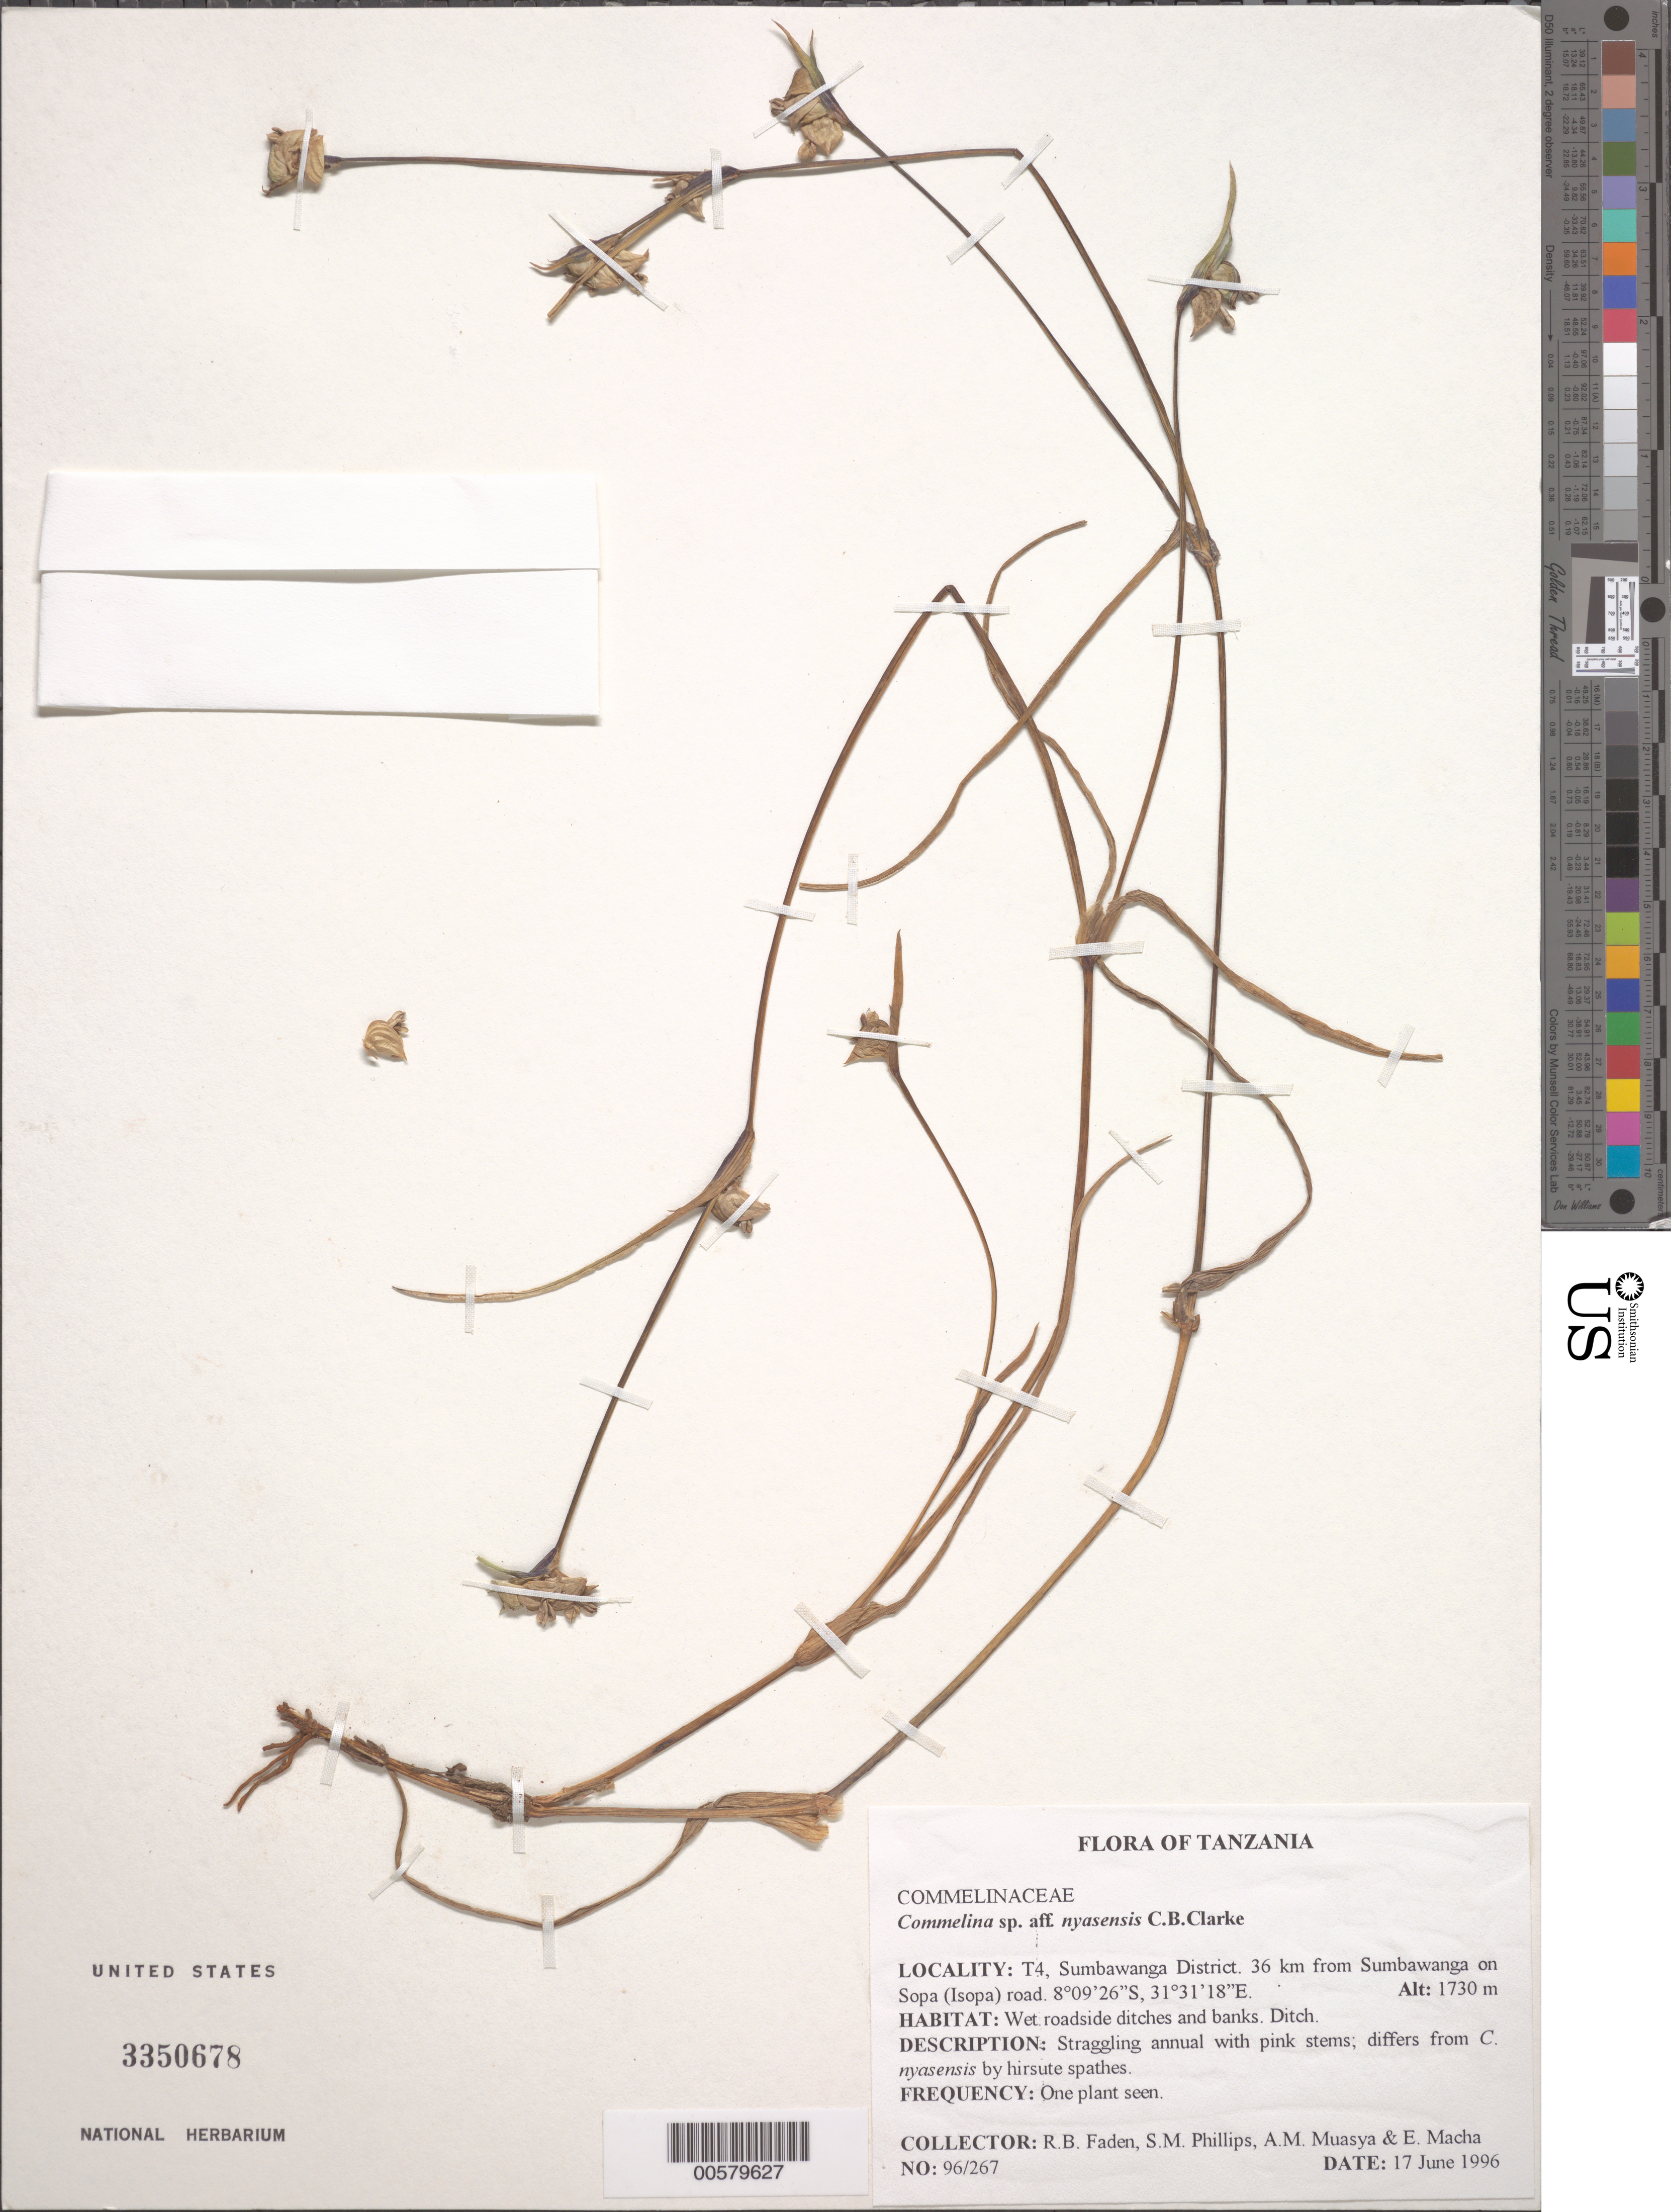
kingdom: Plantae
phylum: Tracheophyta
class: Liliopsida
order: Commelinales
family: Commelinaceae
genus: Commelina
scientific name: Commelina subulata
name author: Roth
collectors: R. B. Faden, S. M. Phillips, A. Muasya & E. Macha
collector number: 96/267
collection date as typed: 17 Jun 1996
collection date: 1996-06-17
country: Tanzania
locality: T4, sumbawanga dist., from sumbawanga to sopa (isopa) road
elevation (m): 1730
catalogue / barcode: US 3350678